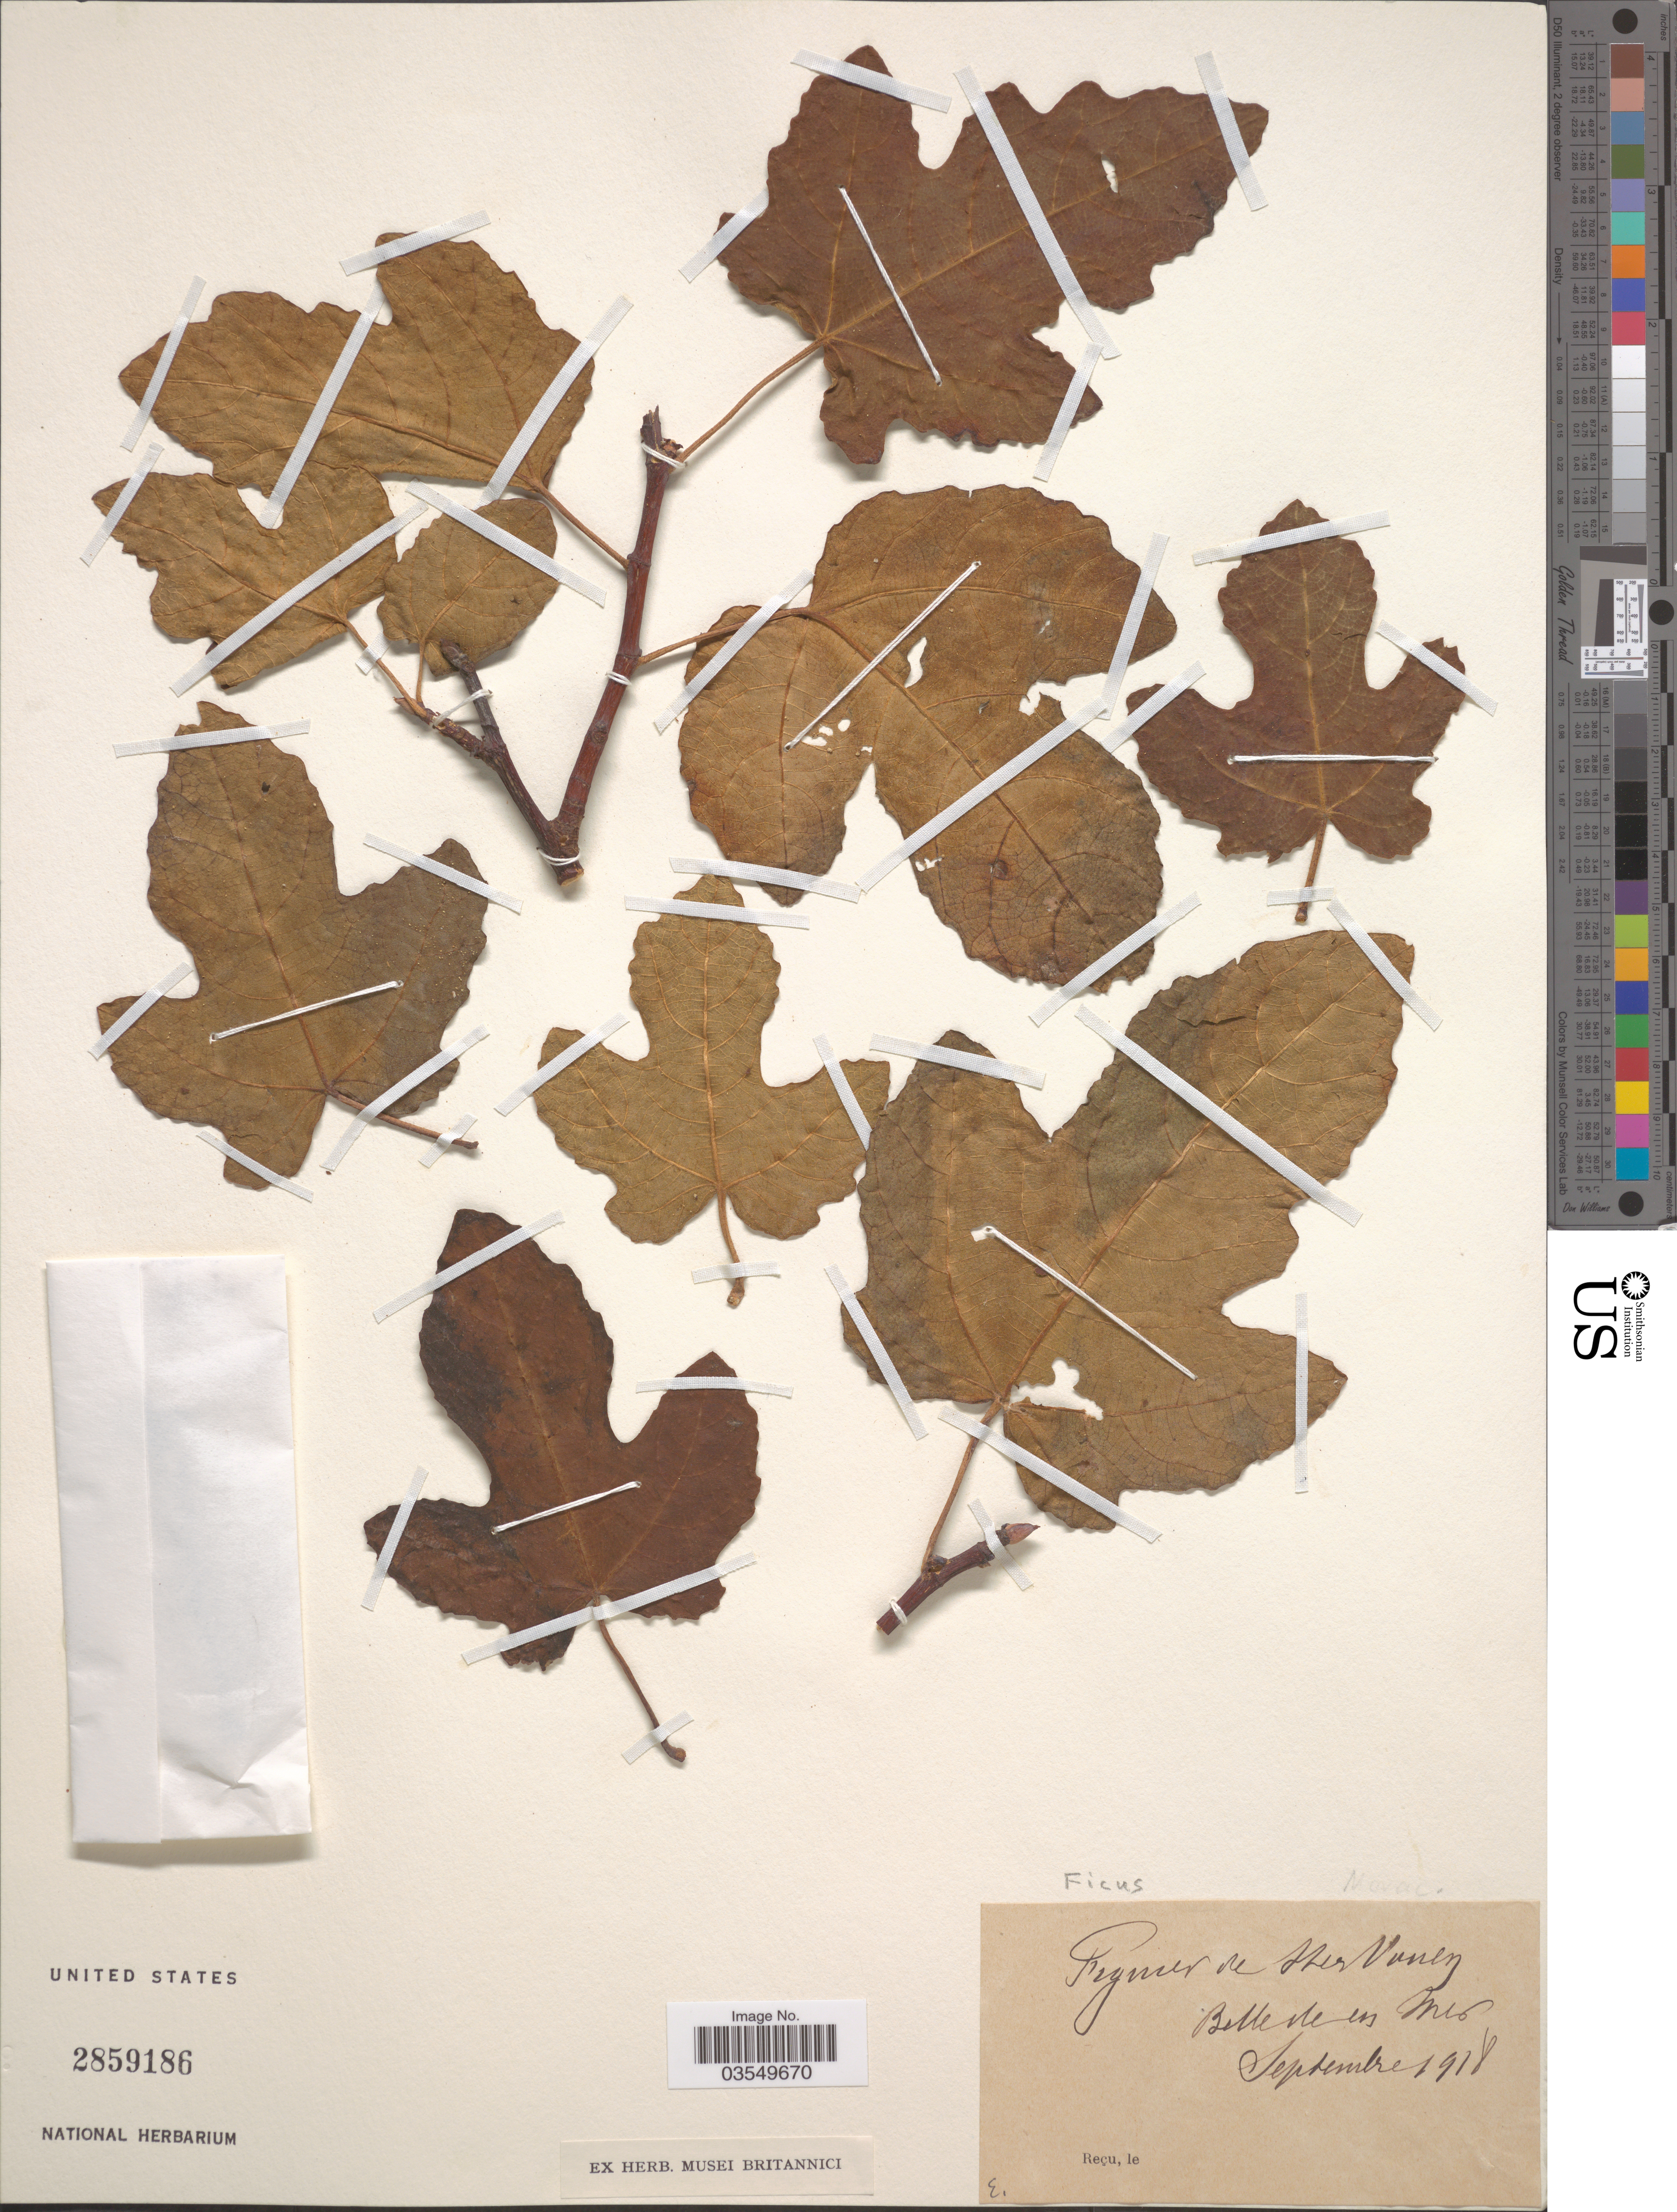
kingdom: Plantae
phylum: Tracheophyta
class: Magnoliopsida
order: Rosales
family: Moraceae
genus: Ficus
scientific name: Ficus sp.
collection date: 1918-09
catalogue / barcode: US 2859186